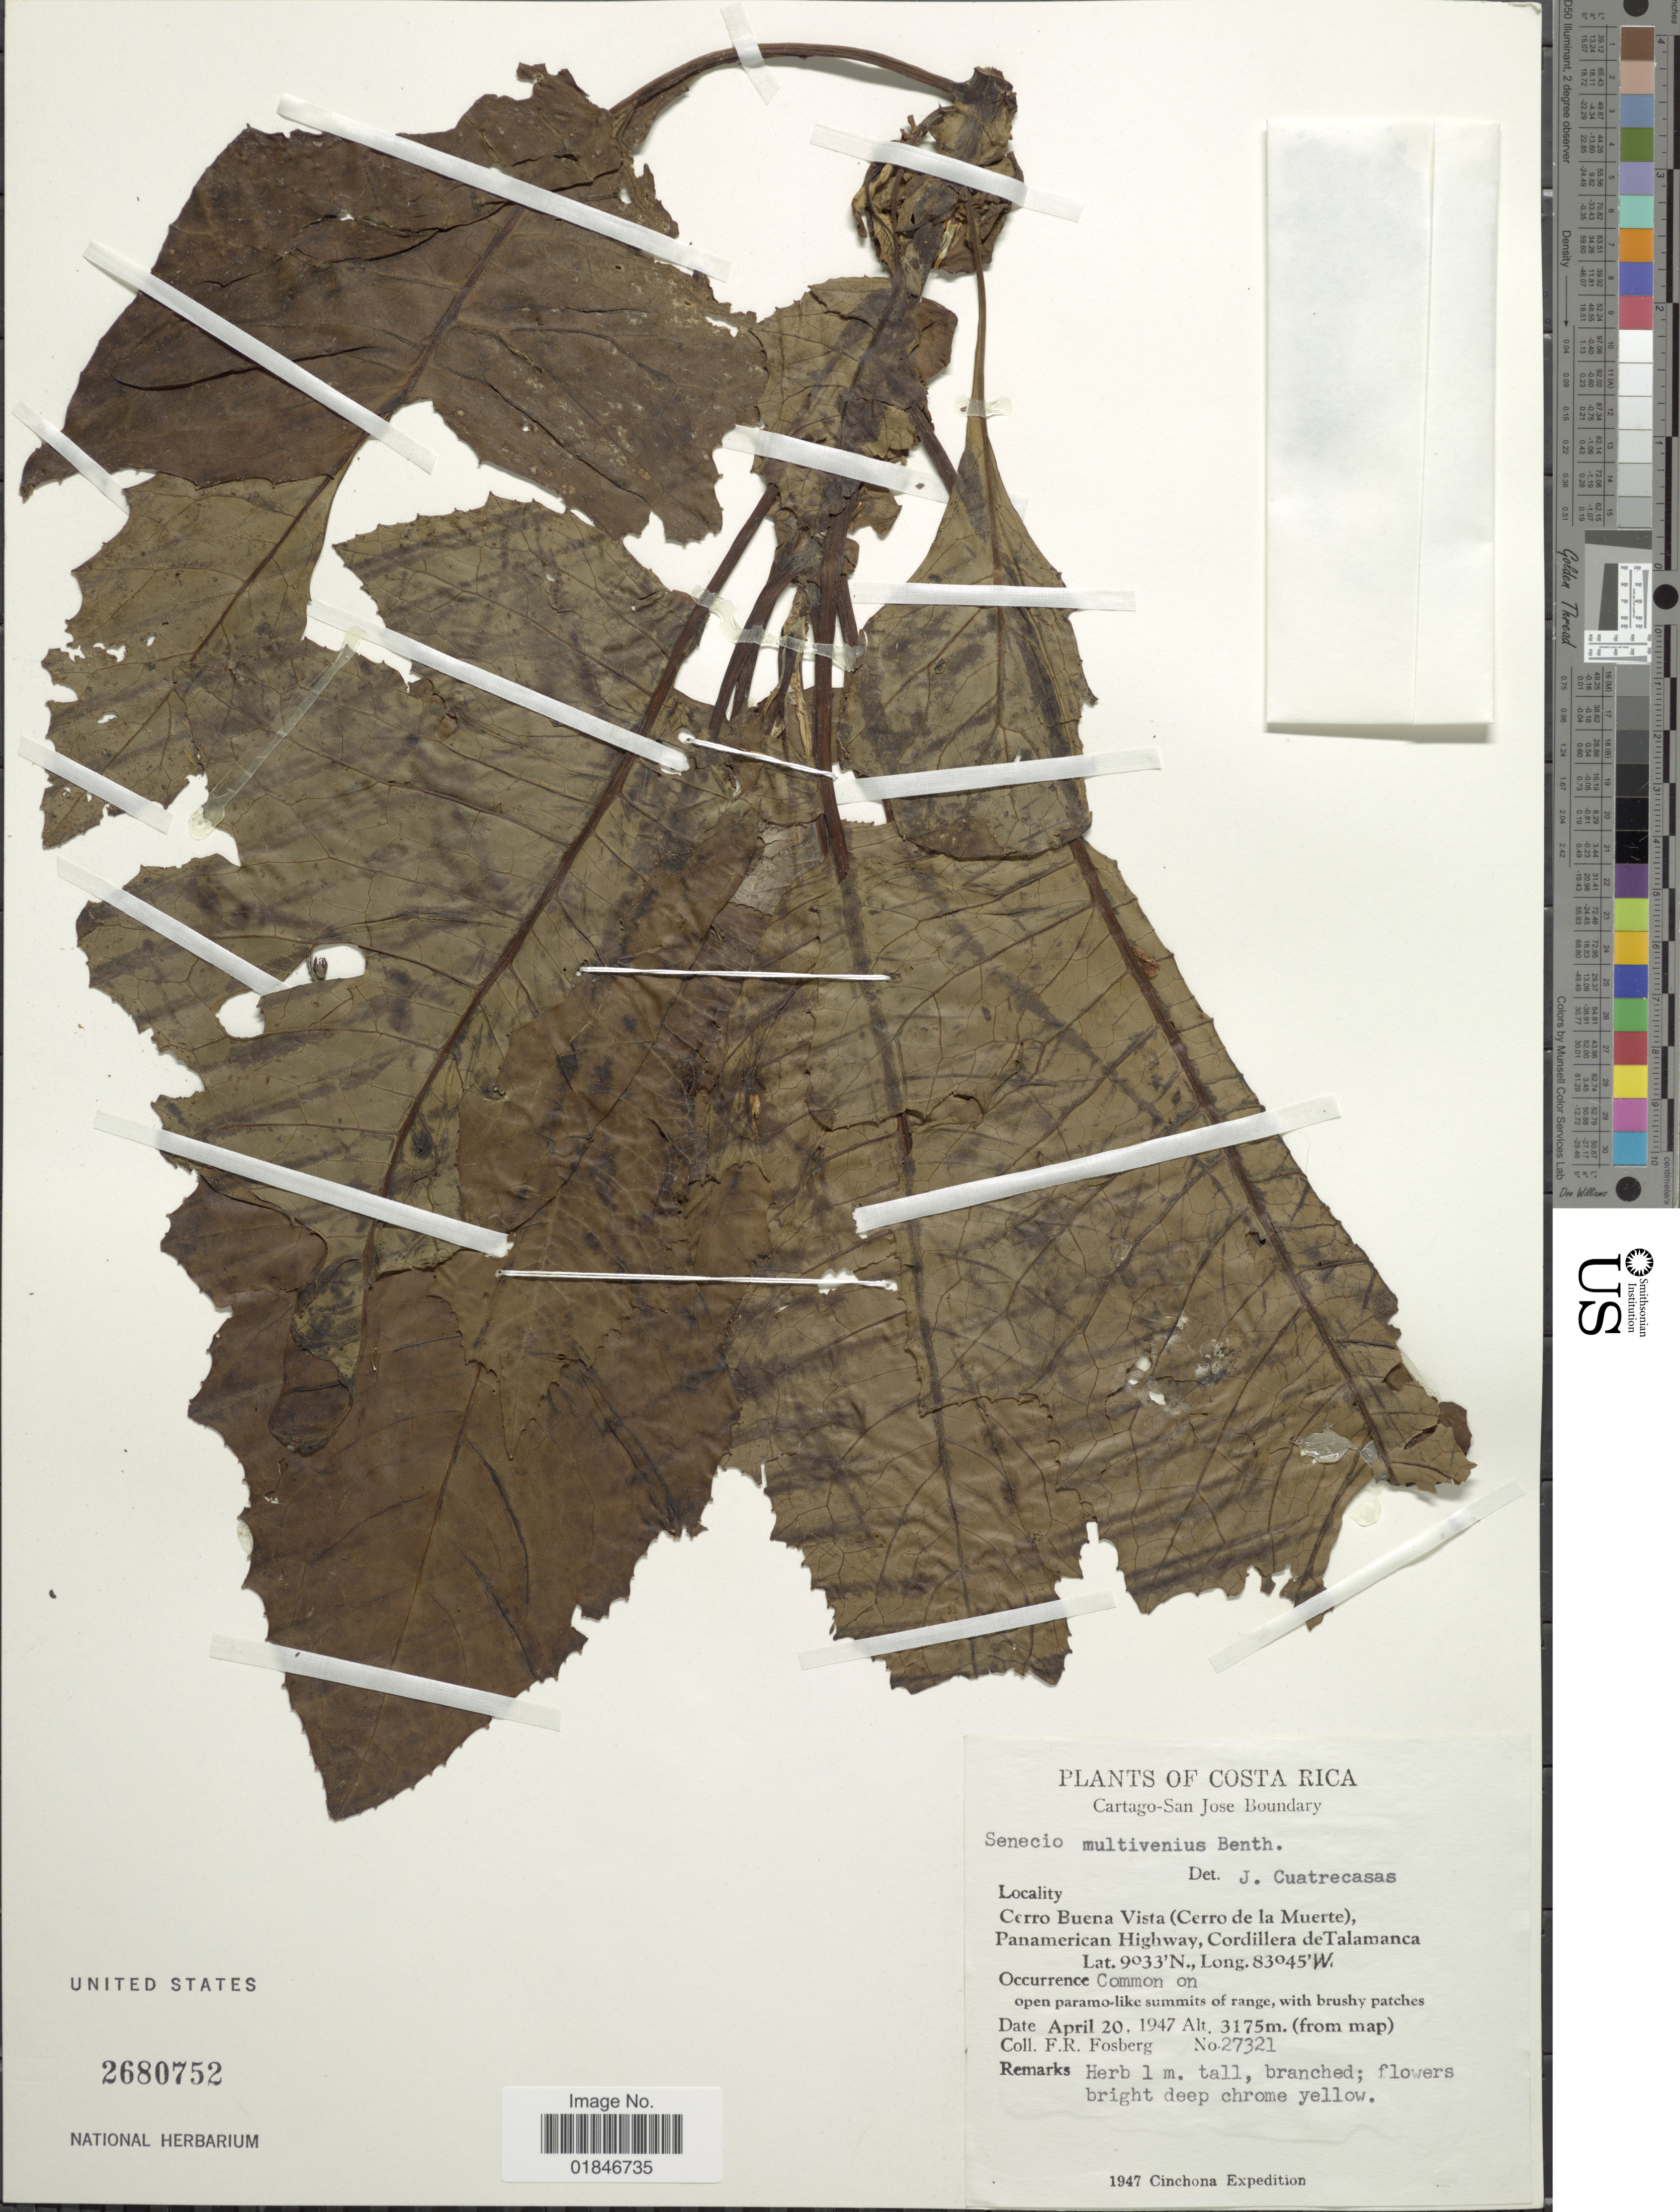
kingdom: Plantae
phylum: Tracheophyta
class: Magnoliopsida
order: Asterales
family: Asteraceae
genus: Jessea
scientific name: Jessea multivenia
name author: (Benth.) H. Rob. & Cuatrec.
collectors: F. R. Fosberg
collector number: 27321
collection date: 1947-04-20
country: Costa Rica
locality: Cartago-San Jose Boundary. Cerro Buena Vista ( Cerro de la Muerte), Panamerican Highway, Cordiller de Talamanca.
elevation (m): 3175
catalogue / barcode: US 2680752